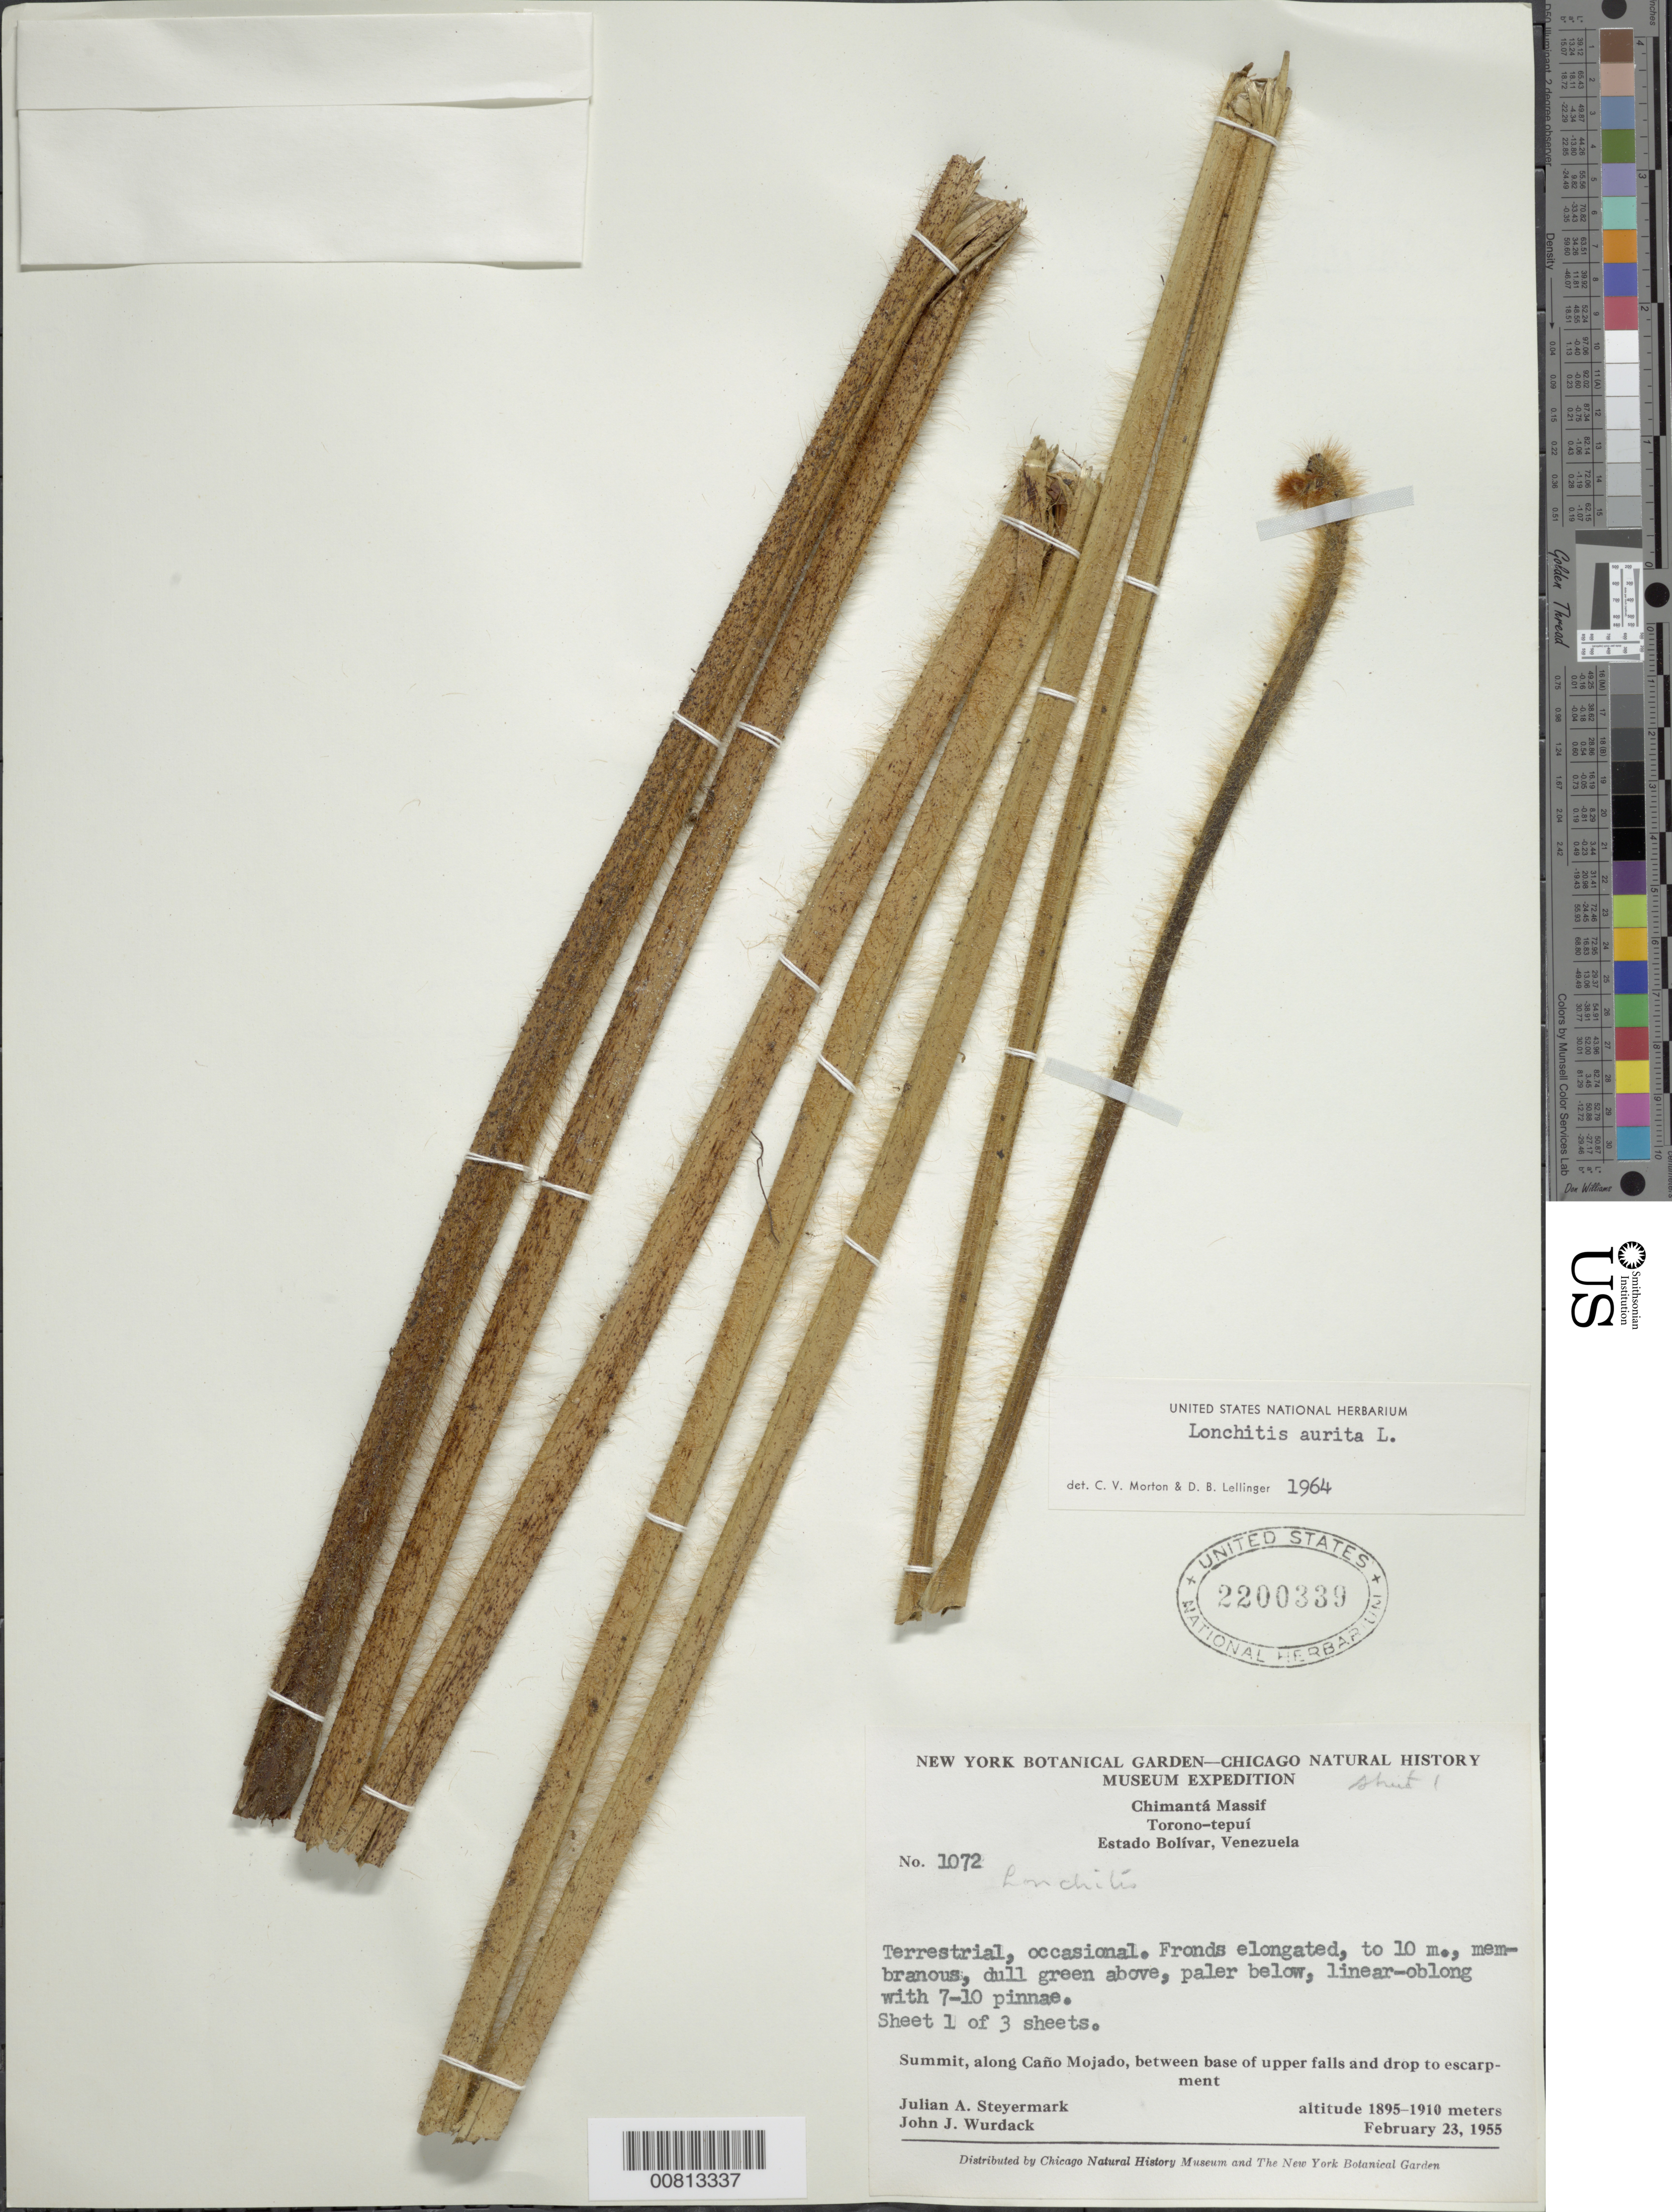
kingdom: Plantae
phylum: Tracheophyta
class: Polypodiopsida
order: Polypodiales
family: Dennstaedtiaceae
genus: Blotiella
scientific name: Blotiella lindeniana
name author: (Hook.) R.M. Tryon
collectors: J. Steyermark & J. J. Wurdack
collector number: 55 1072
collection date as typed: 23-Feb-55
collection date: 1955-02-23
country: Venezuela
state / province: Bolívar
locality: Chimantá Massif, Caño Mojado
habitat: Summit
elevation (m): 1895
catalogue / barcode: US 2200339